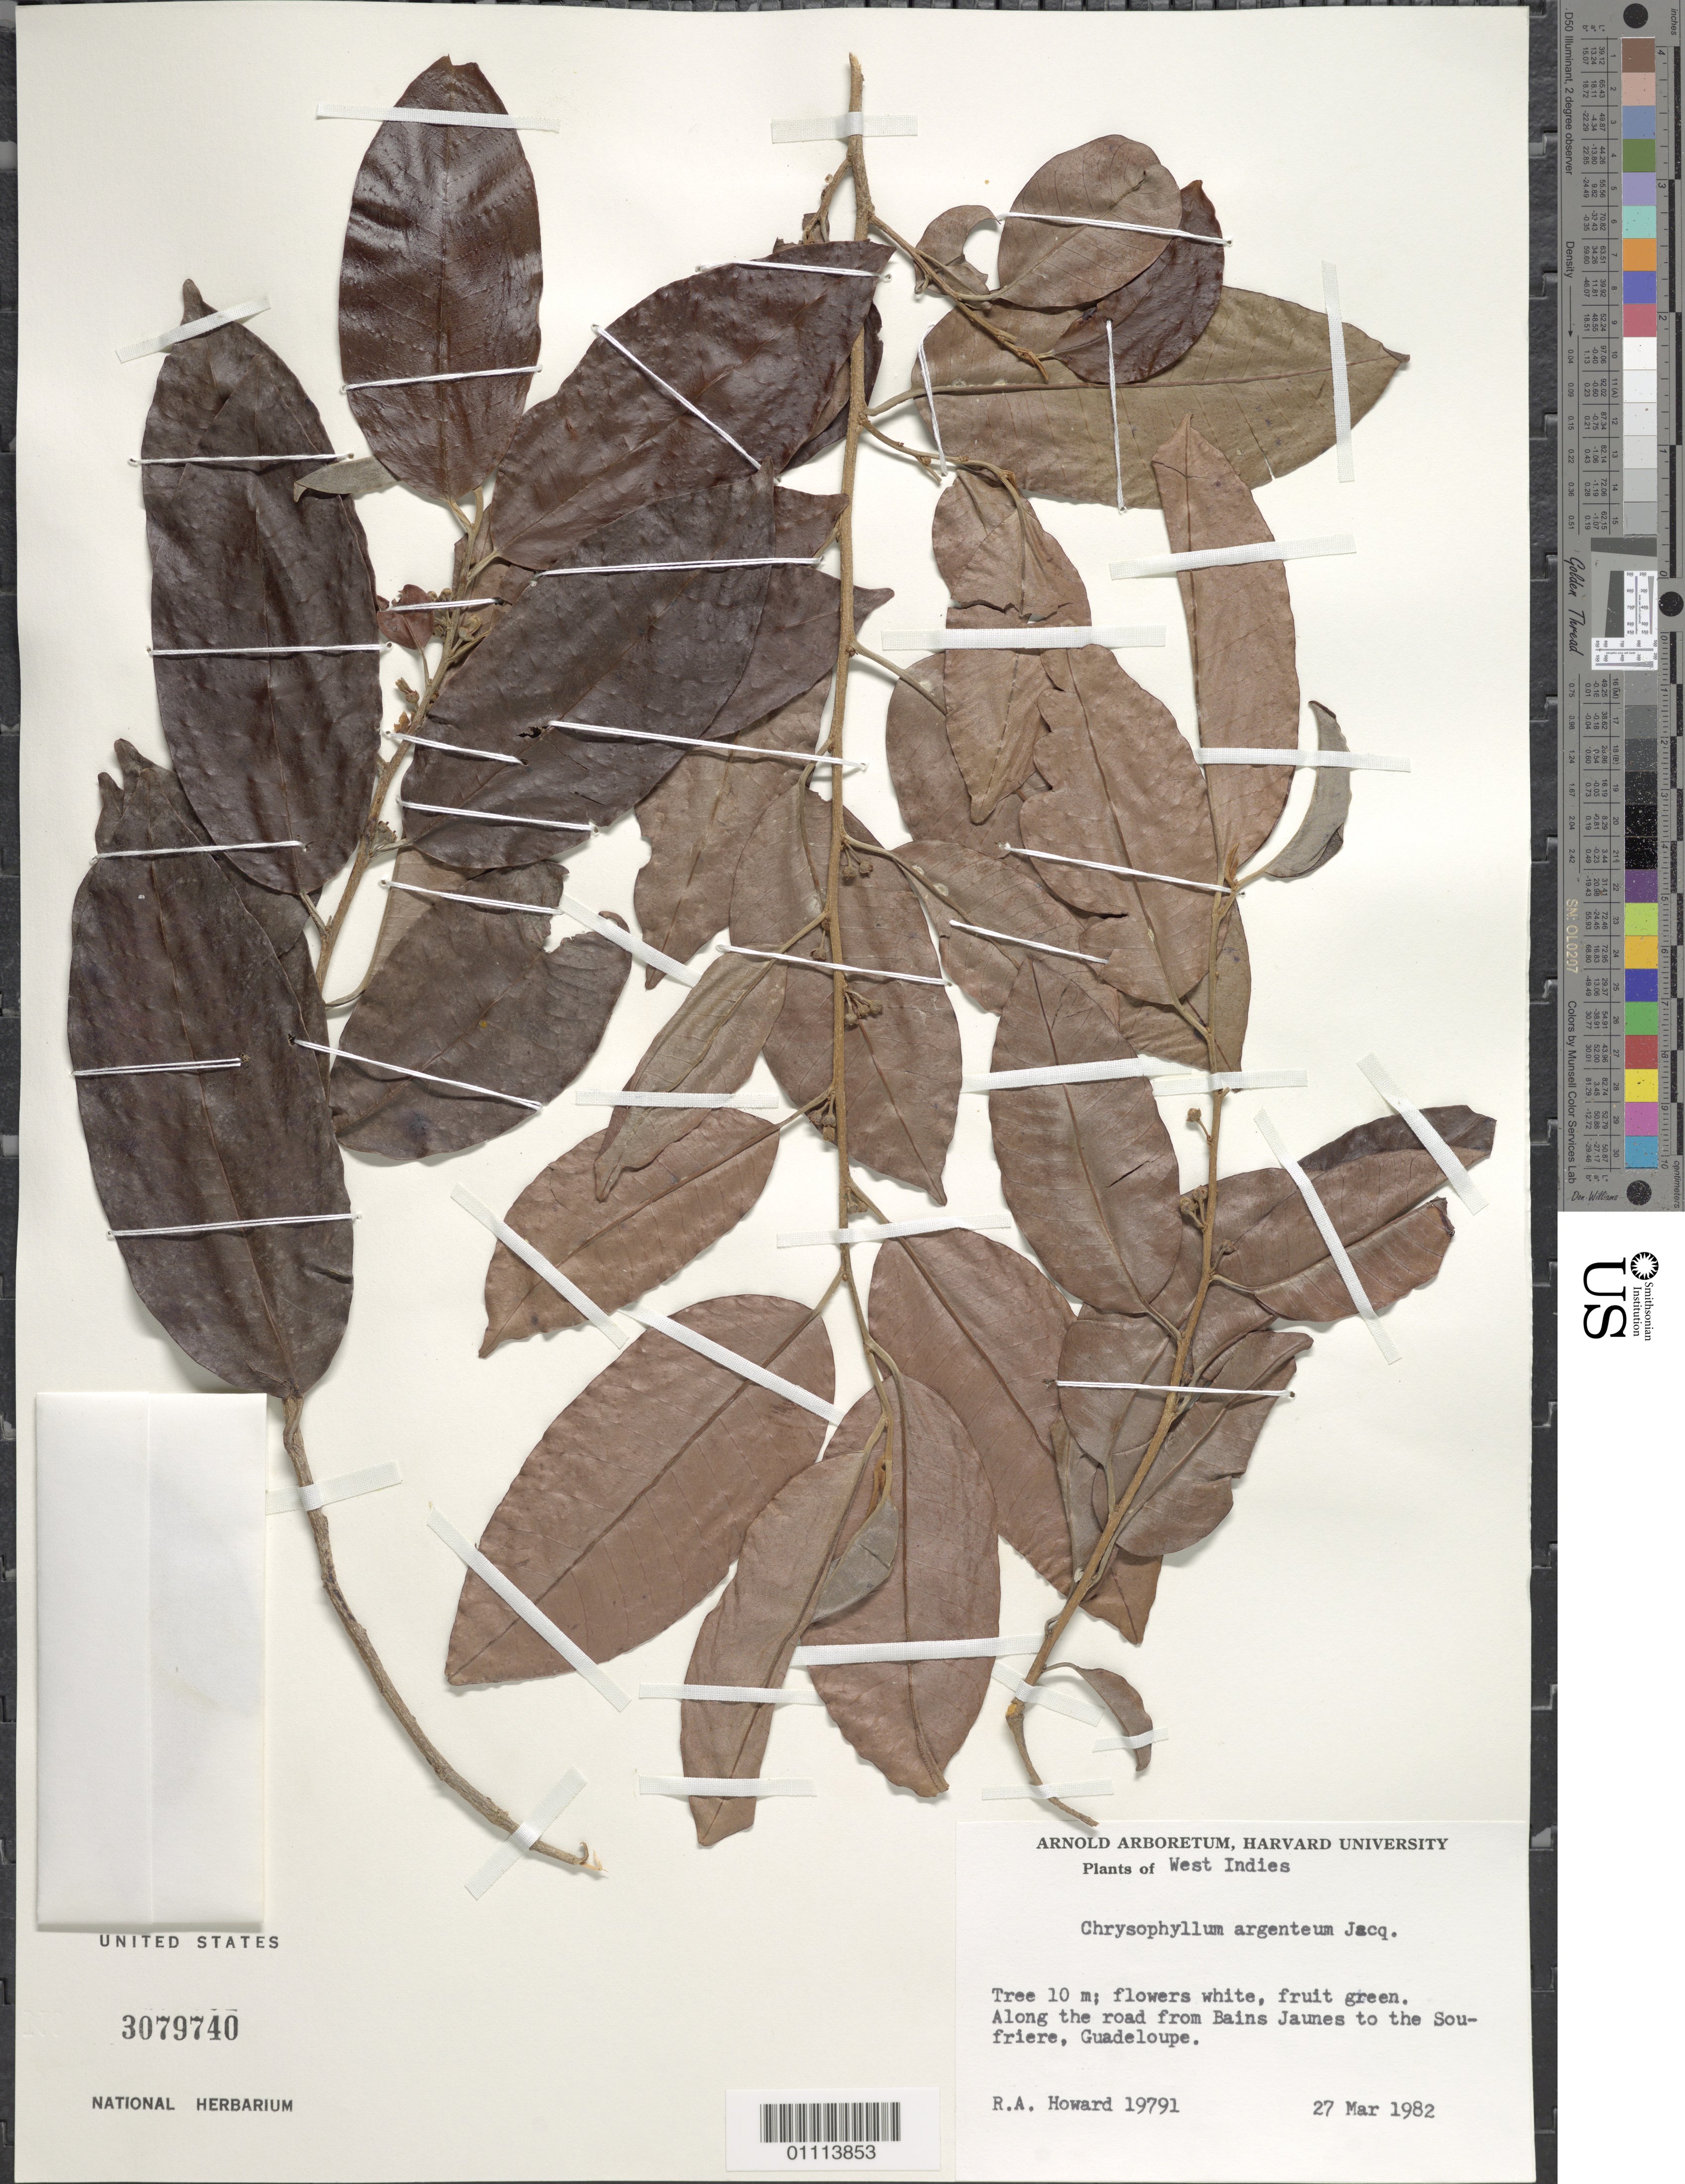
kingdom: Plantae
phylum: Tracheophyta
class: Magnoliopsida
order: Ericales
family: Sapotaceae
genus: Chrysophyllum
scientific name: Chrysophyllum argenteum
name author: Jacq.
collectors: R. A. Howard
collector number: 19791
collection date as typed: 27 Mar 1982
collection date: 1982-03-27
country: Guadeloupe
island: Basse Terre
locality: Along the road from Bains Jaunes to the Soufriere, Guadeloupe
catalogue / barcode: US 3079740